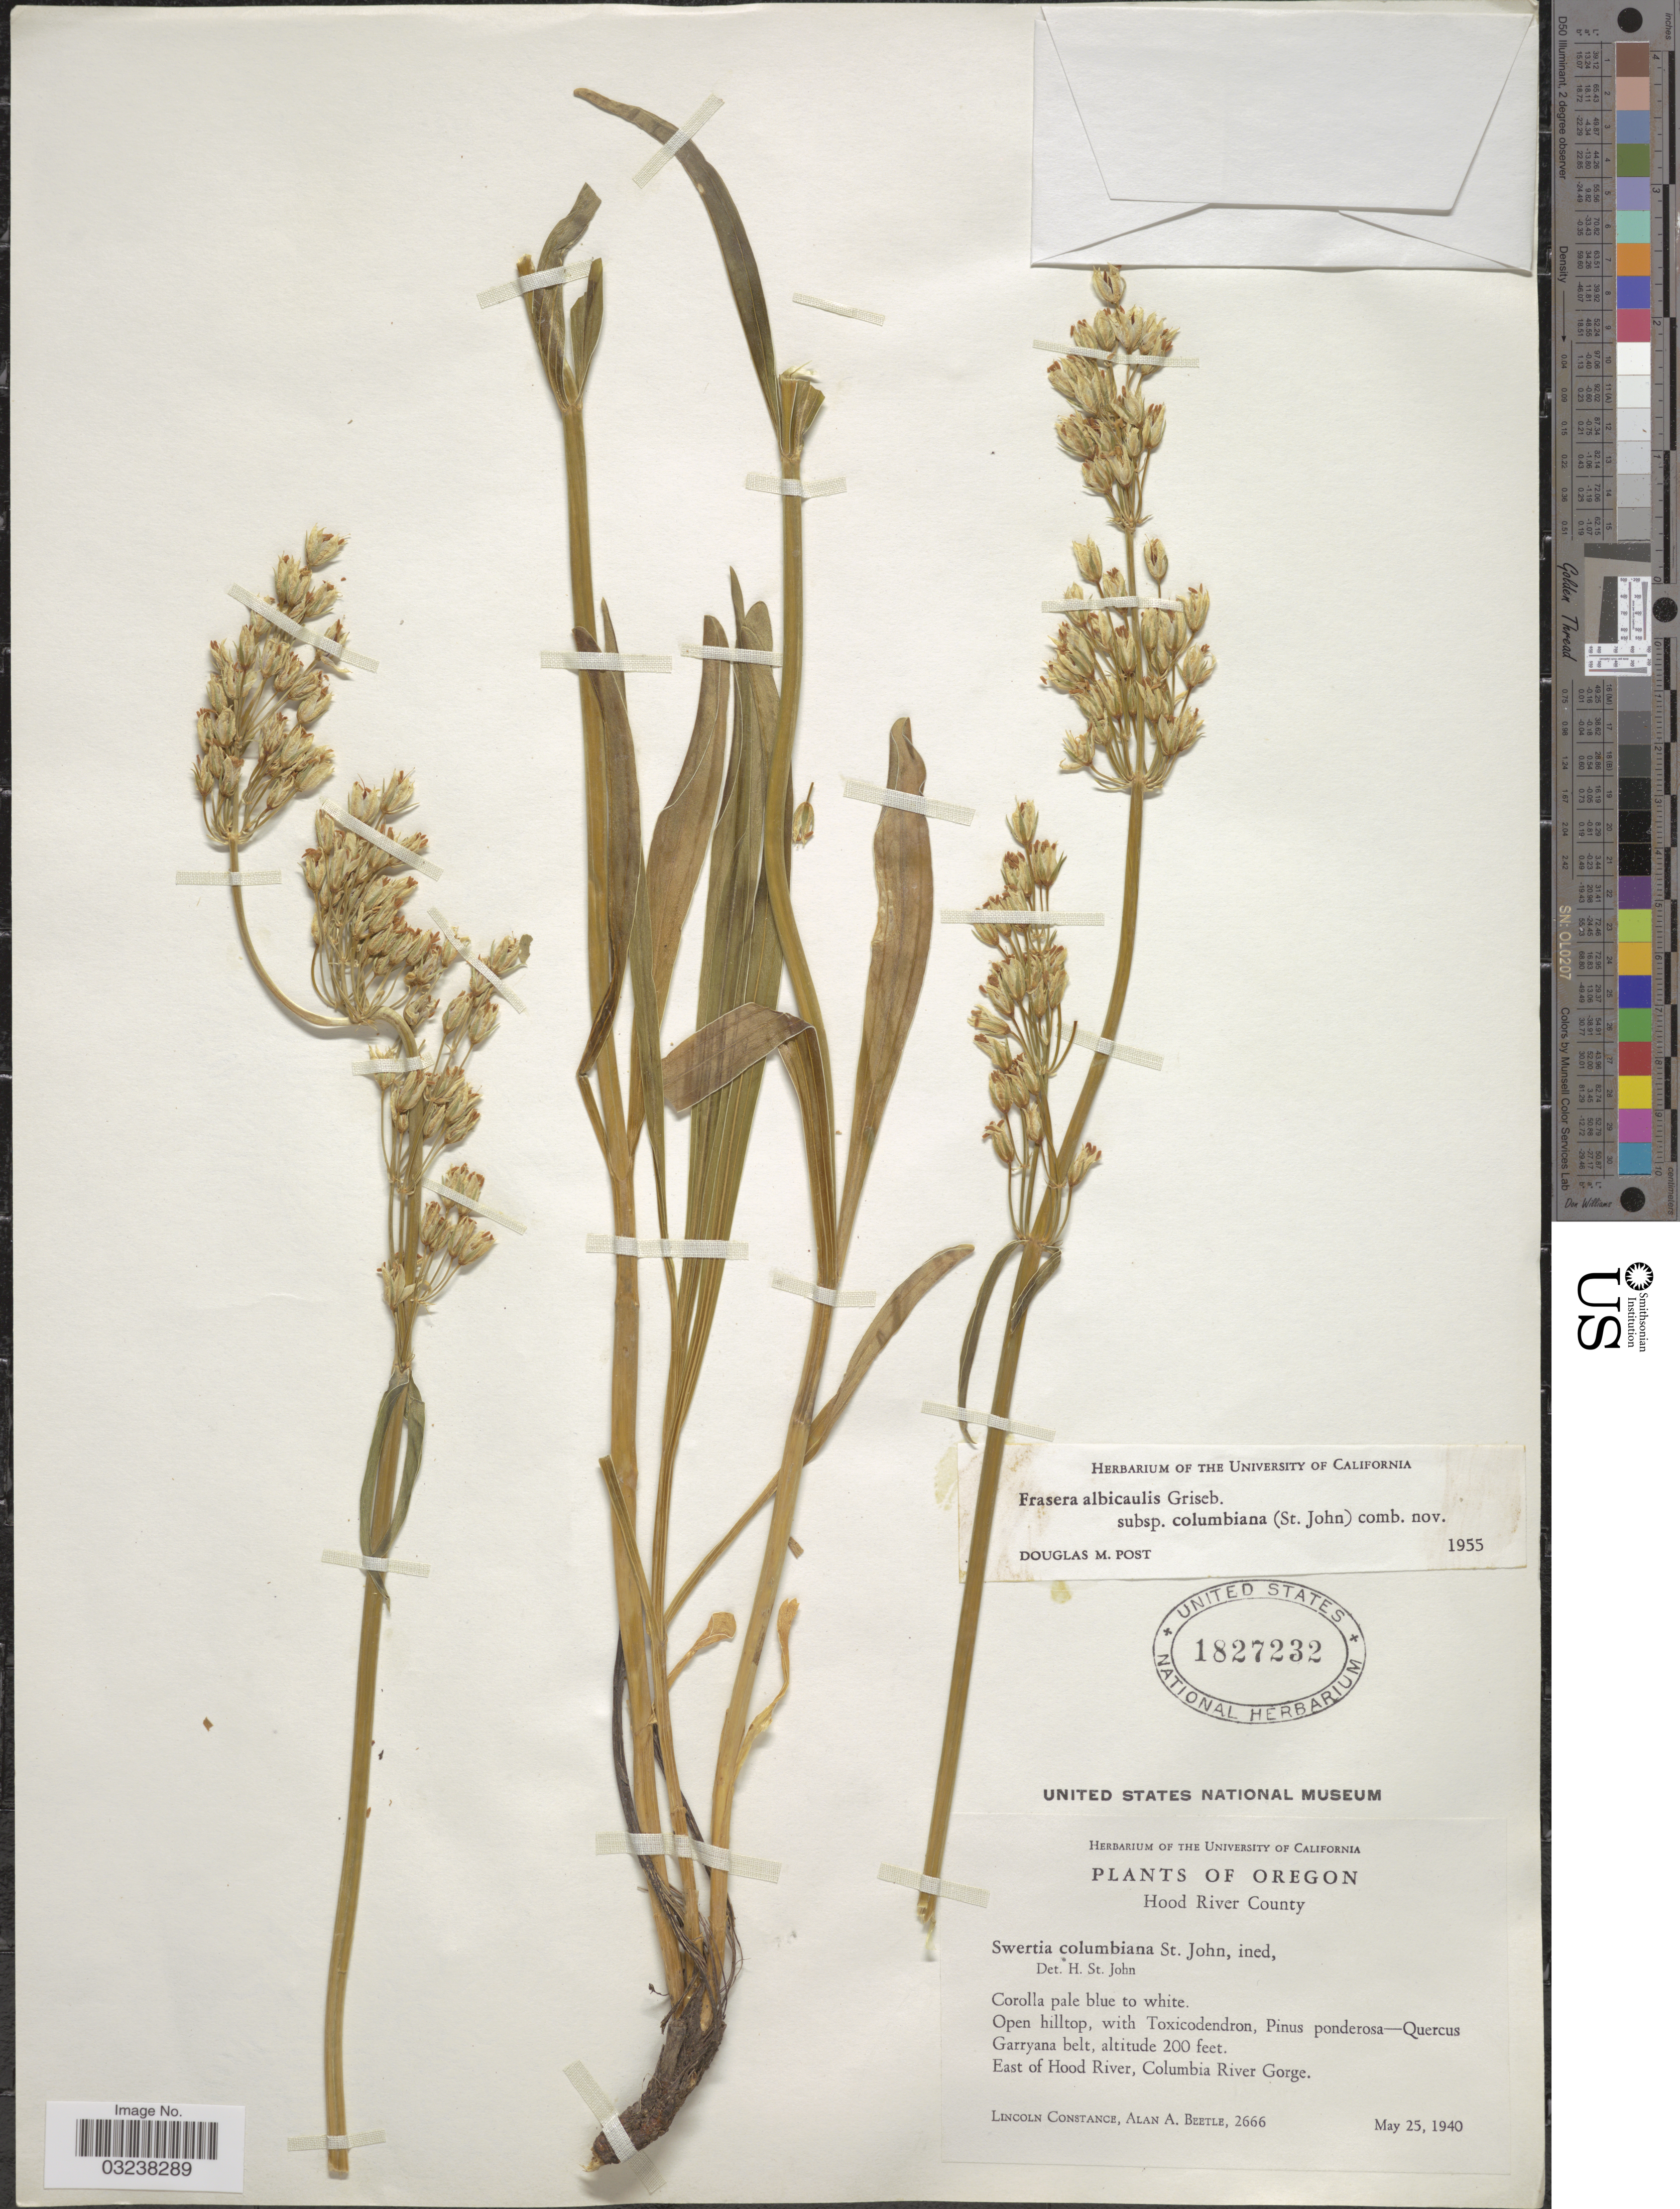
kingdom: Plantae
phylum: Tracheophyta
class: Magnoliopsida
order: Gentianales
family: Gentianaceae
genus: Swertia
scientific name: Swertia albicaulis var. columbiana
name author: (H. St. John) J.S. Pringle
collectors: L. Constance & A. A. Beetle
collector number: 2666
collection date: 1940-05-25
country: United States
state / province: Oregon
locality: Hood River County. Garryana belt. East of Hood River, Columbia River Gorge.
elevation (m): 61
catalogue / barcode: US 1827232